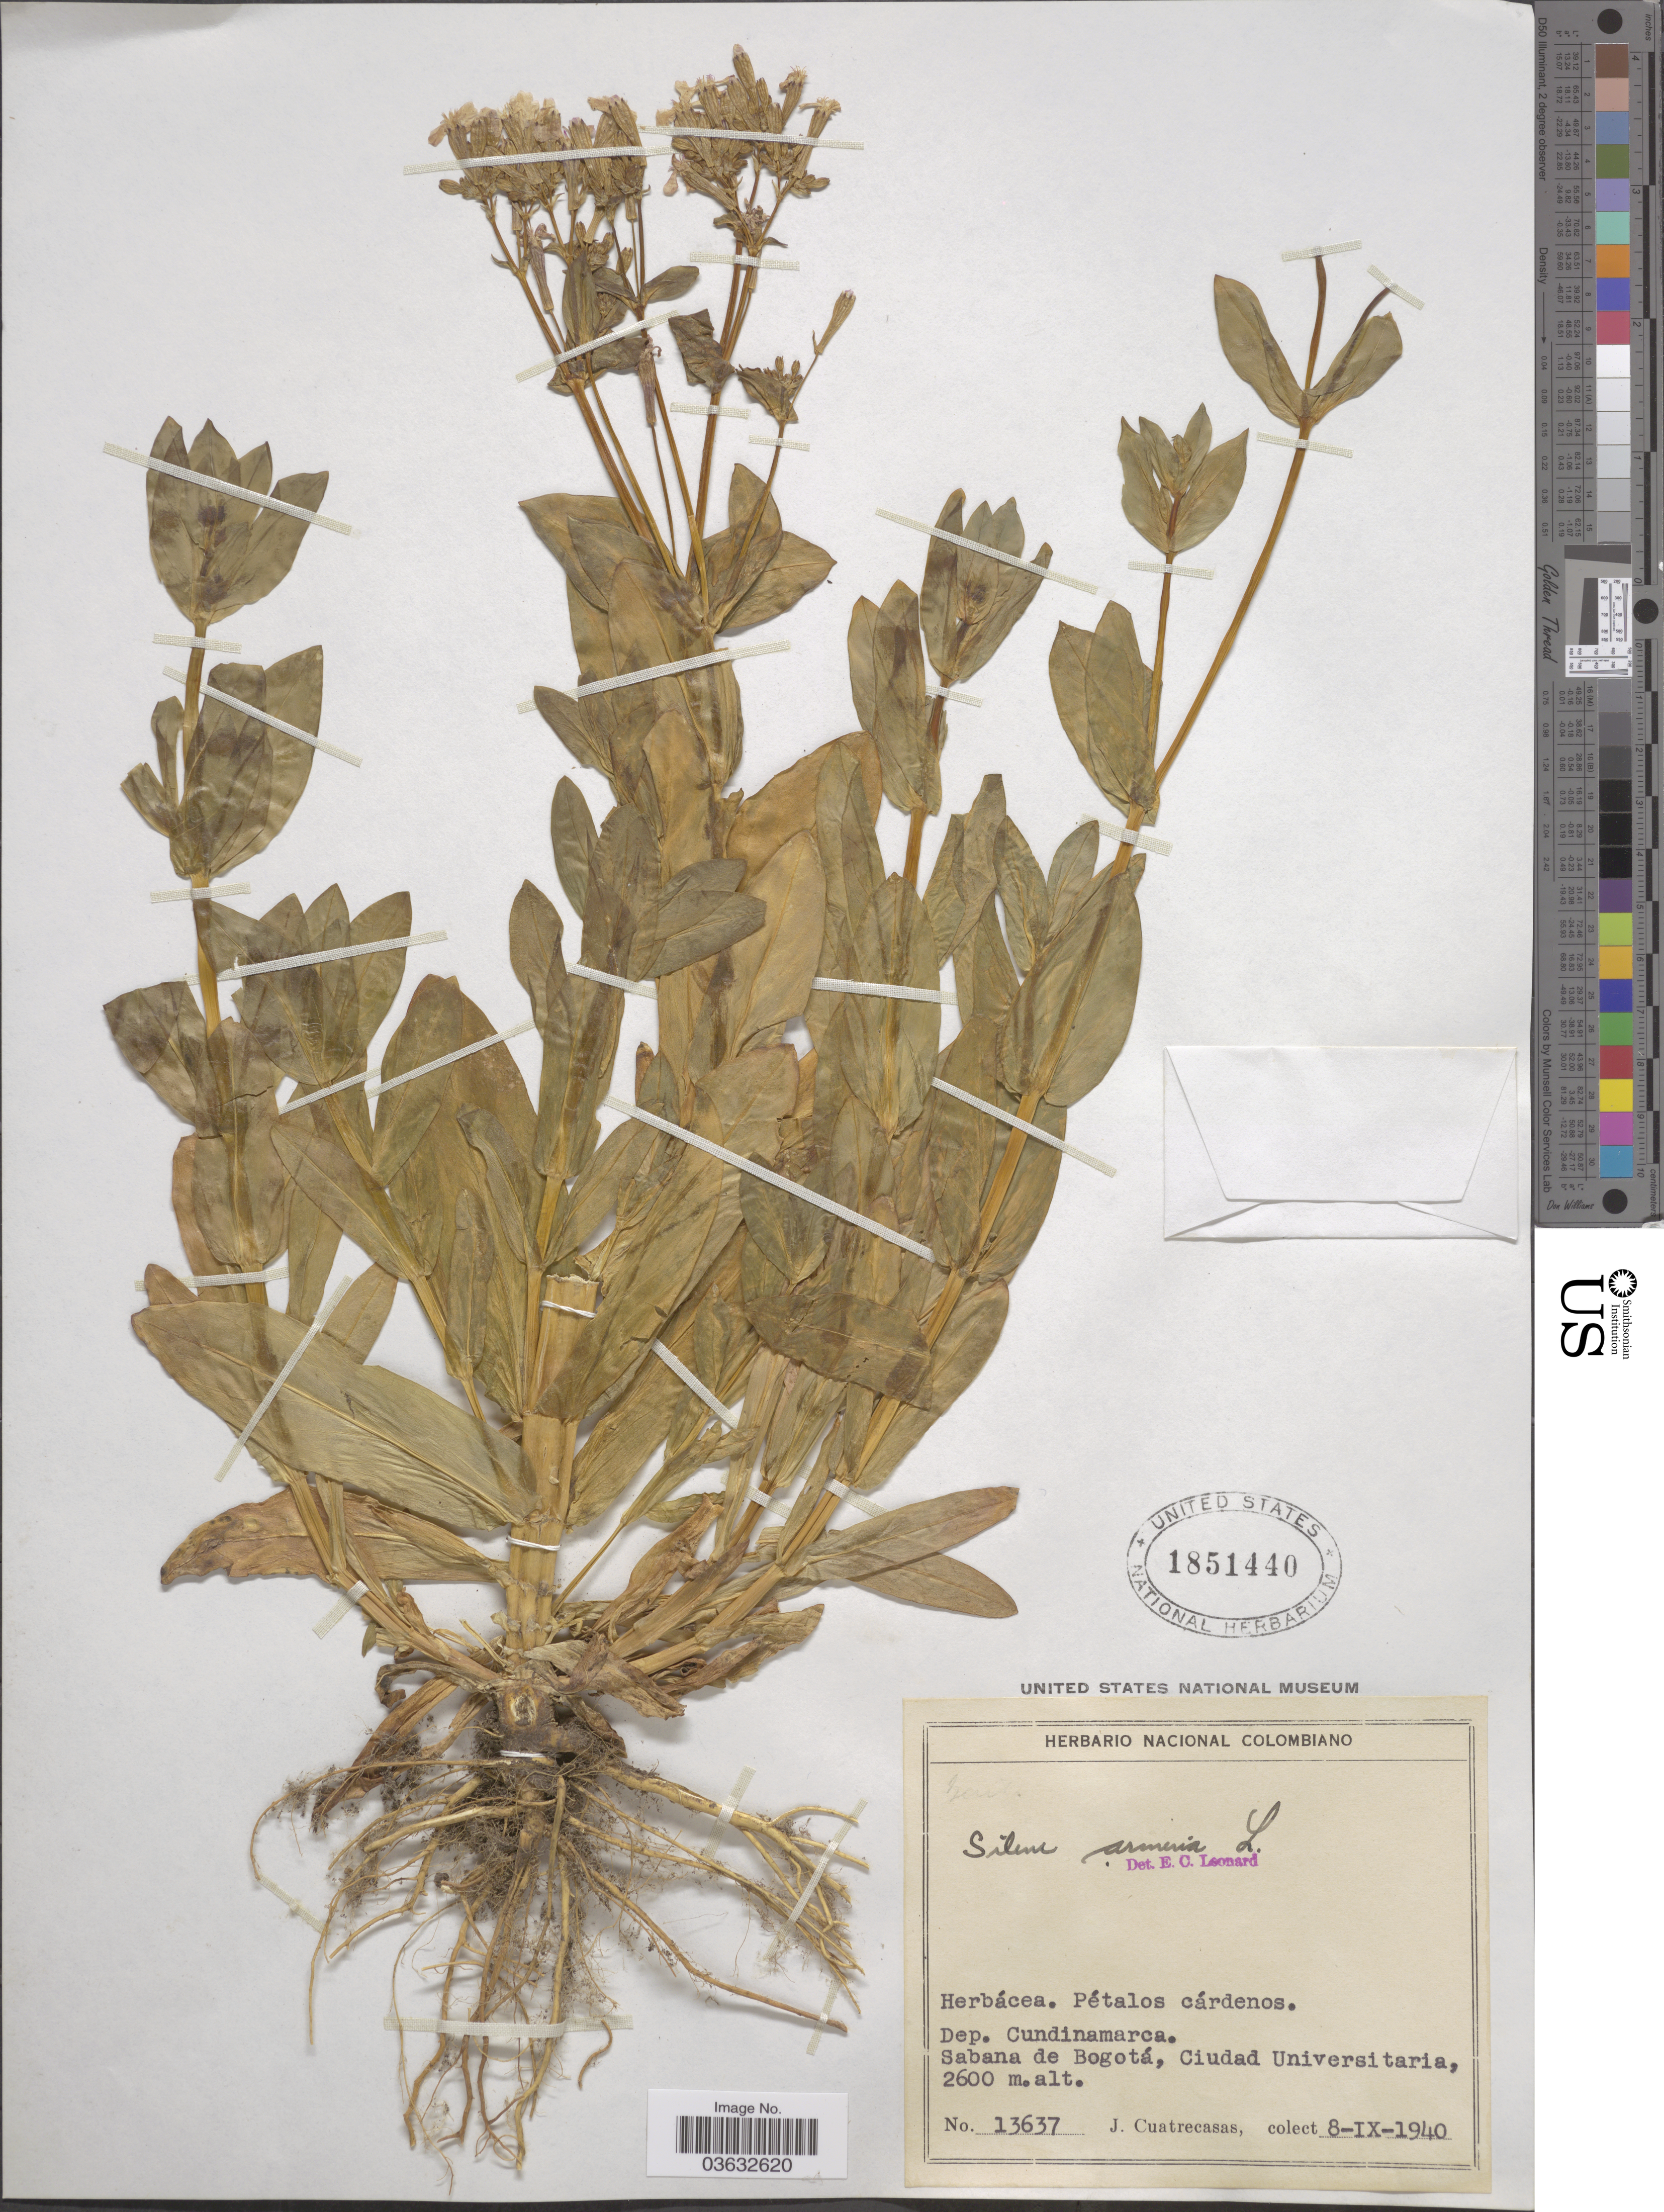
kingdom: Plantae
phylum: Tracheophyta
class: Magnoliopsida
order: Caryophyllales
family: Caryophyllaceae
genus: Atocion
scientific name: Atocion armeria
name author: (L.) Raf.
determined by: U.S. National Herbarium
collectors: J. Cuatrecasas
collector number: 13637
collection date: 1940-09-08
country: Colombia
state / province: Cundinamarca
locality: Dep. Cundinamarca. Sabana de Bogotá, Ciudad Universitaria.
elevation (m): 2600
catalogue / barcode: US 1851440